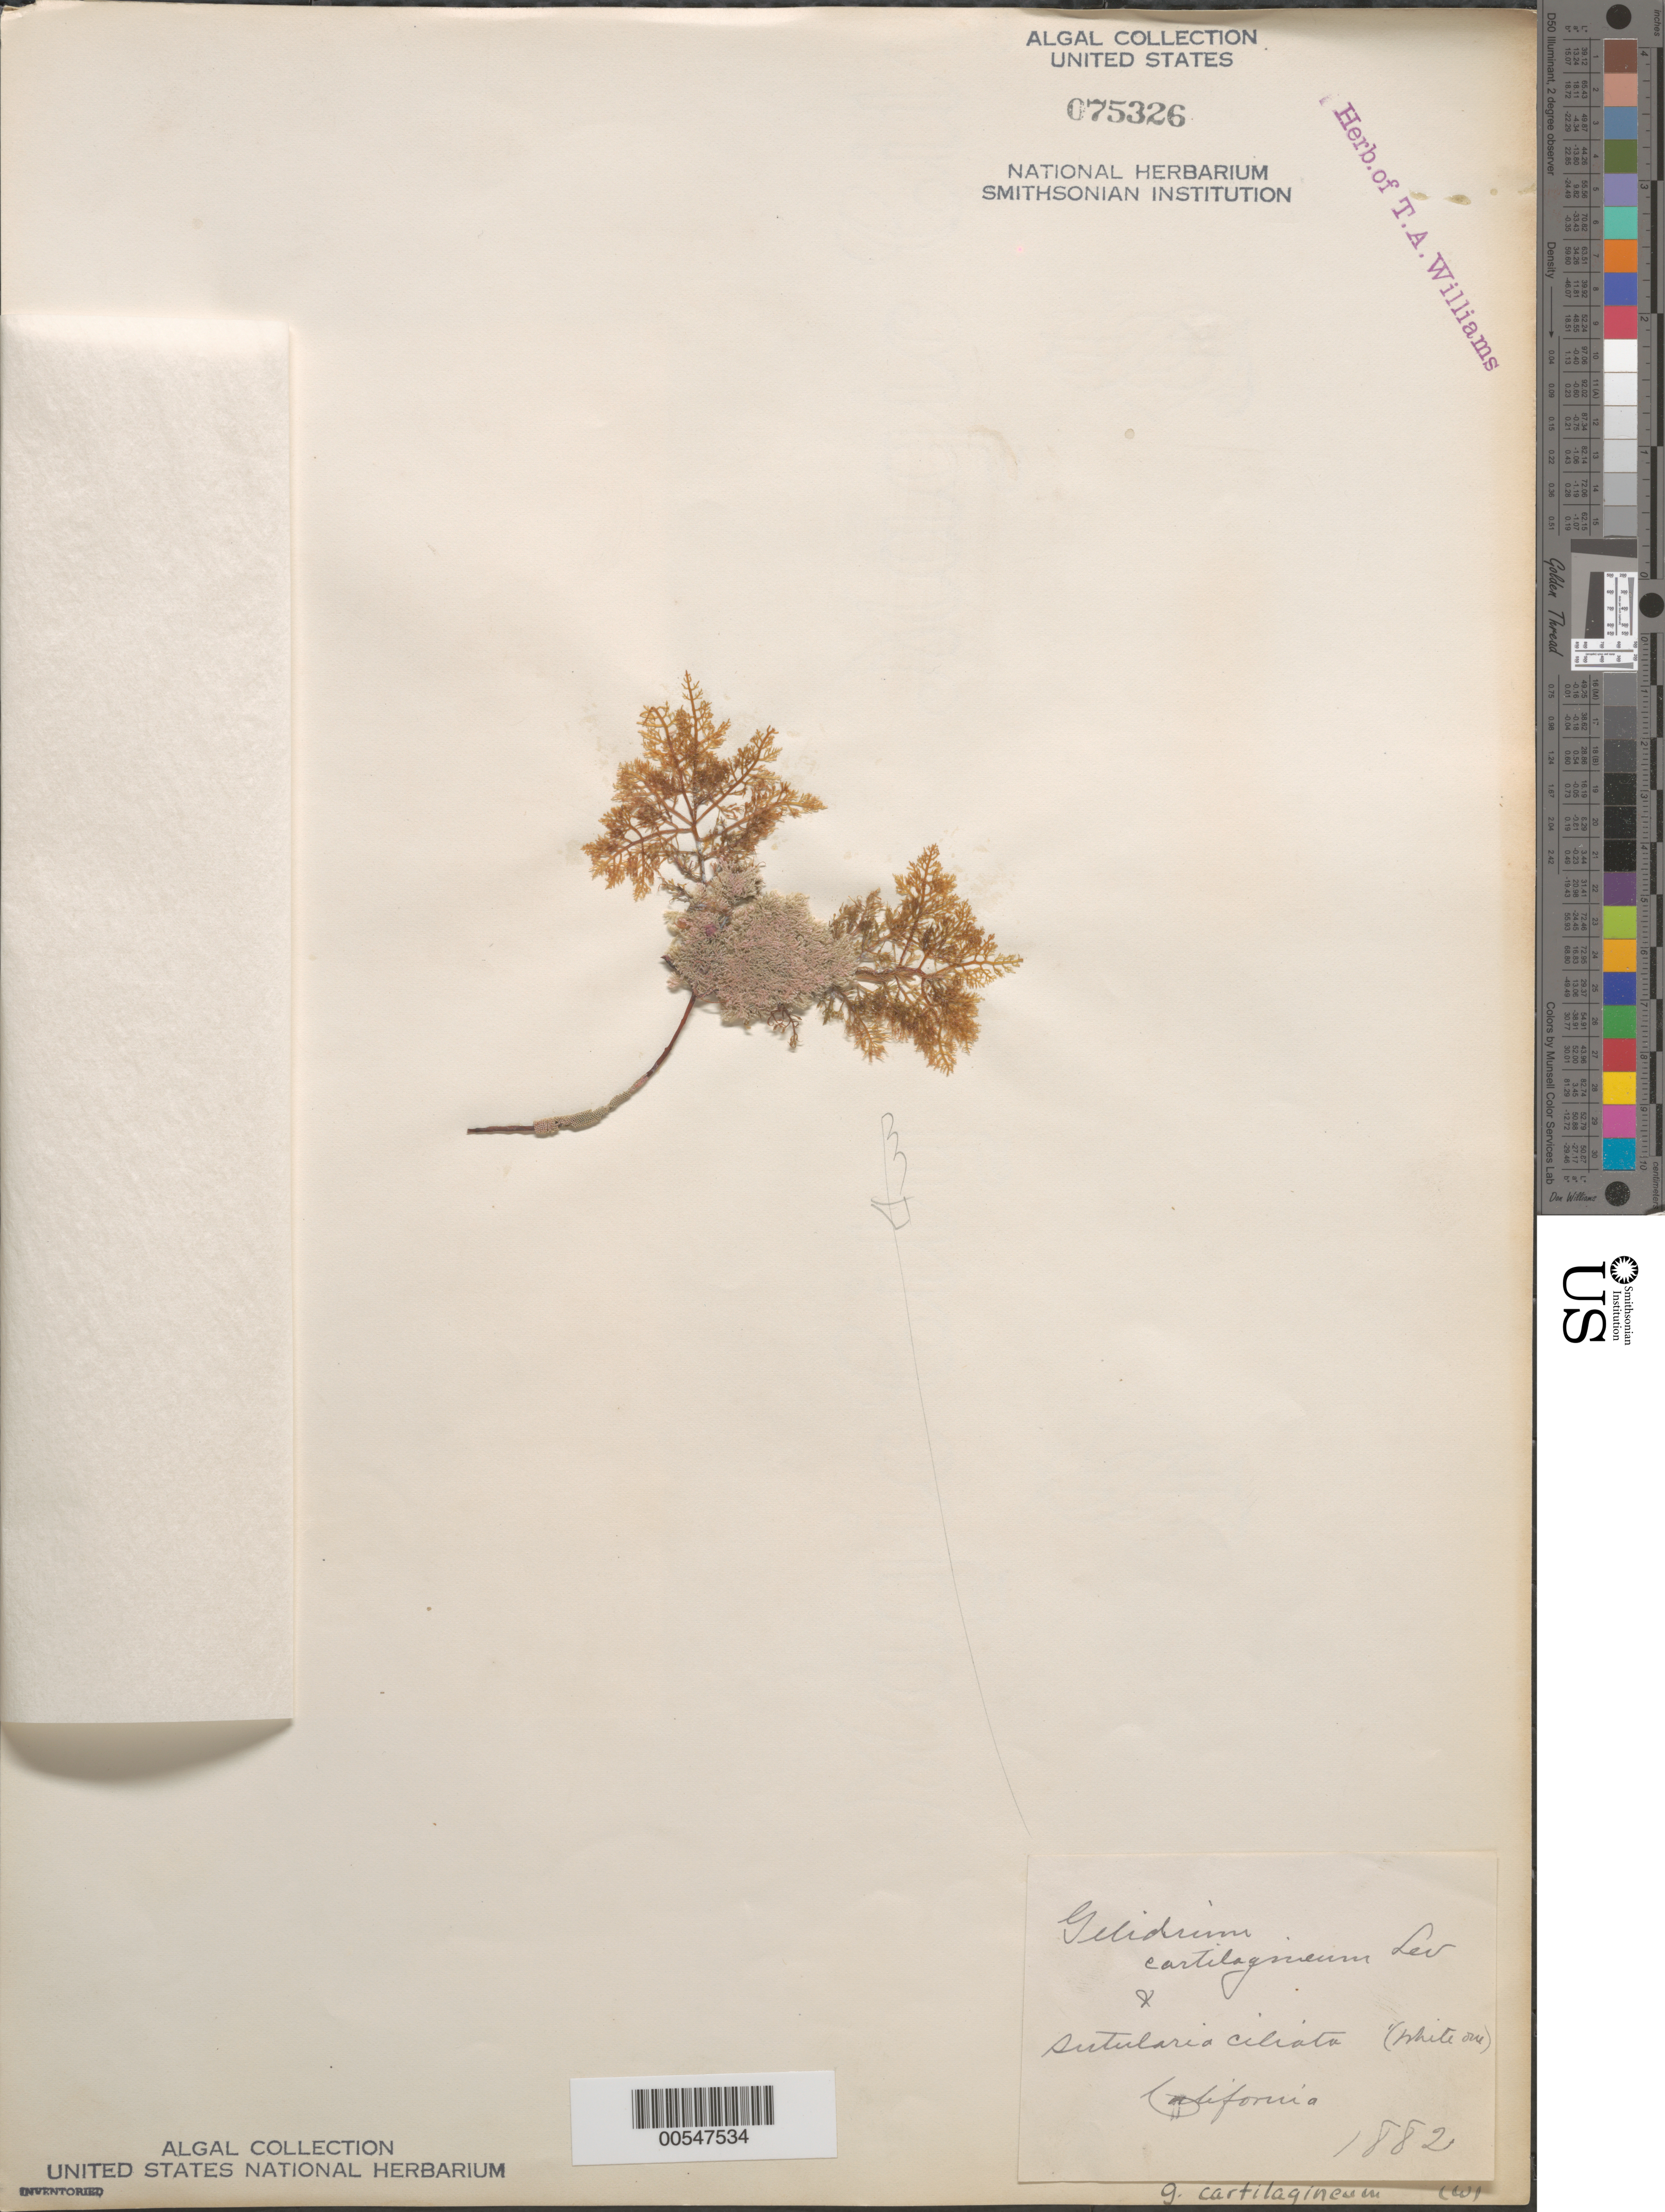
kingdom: Plantae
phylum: Rhodophyta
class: Florideophyceae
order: Plocamiales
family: Plocamiaceae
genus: Plocamium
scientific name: Plocamium cartilagineum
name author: (L.) P.S. Dixon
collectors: T. A. Williams (herbarium)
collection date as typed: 1882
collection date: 1882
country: United States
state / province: California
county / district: San Diego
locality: False Bay, San Diego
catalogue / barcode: US 75326